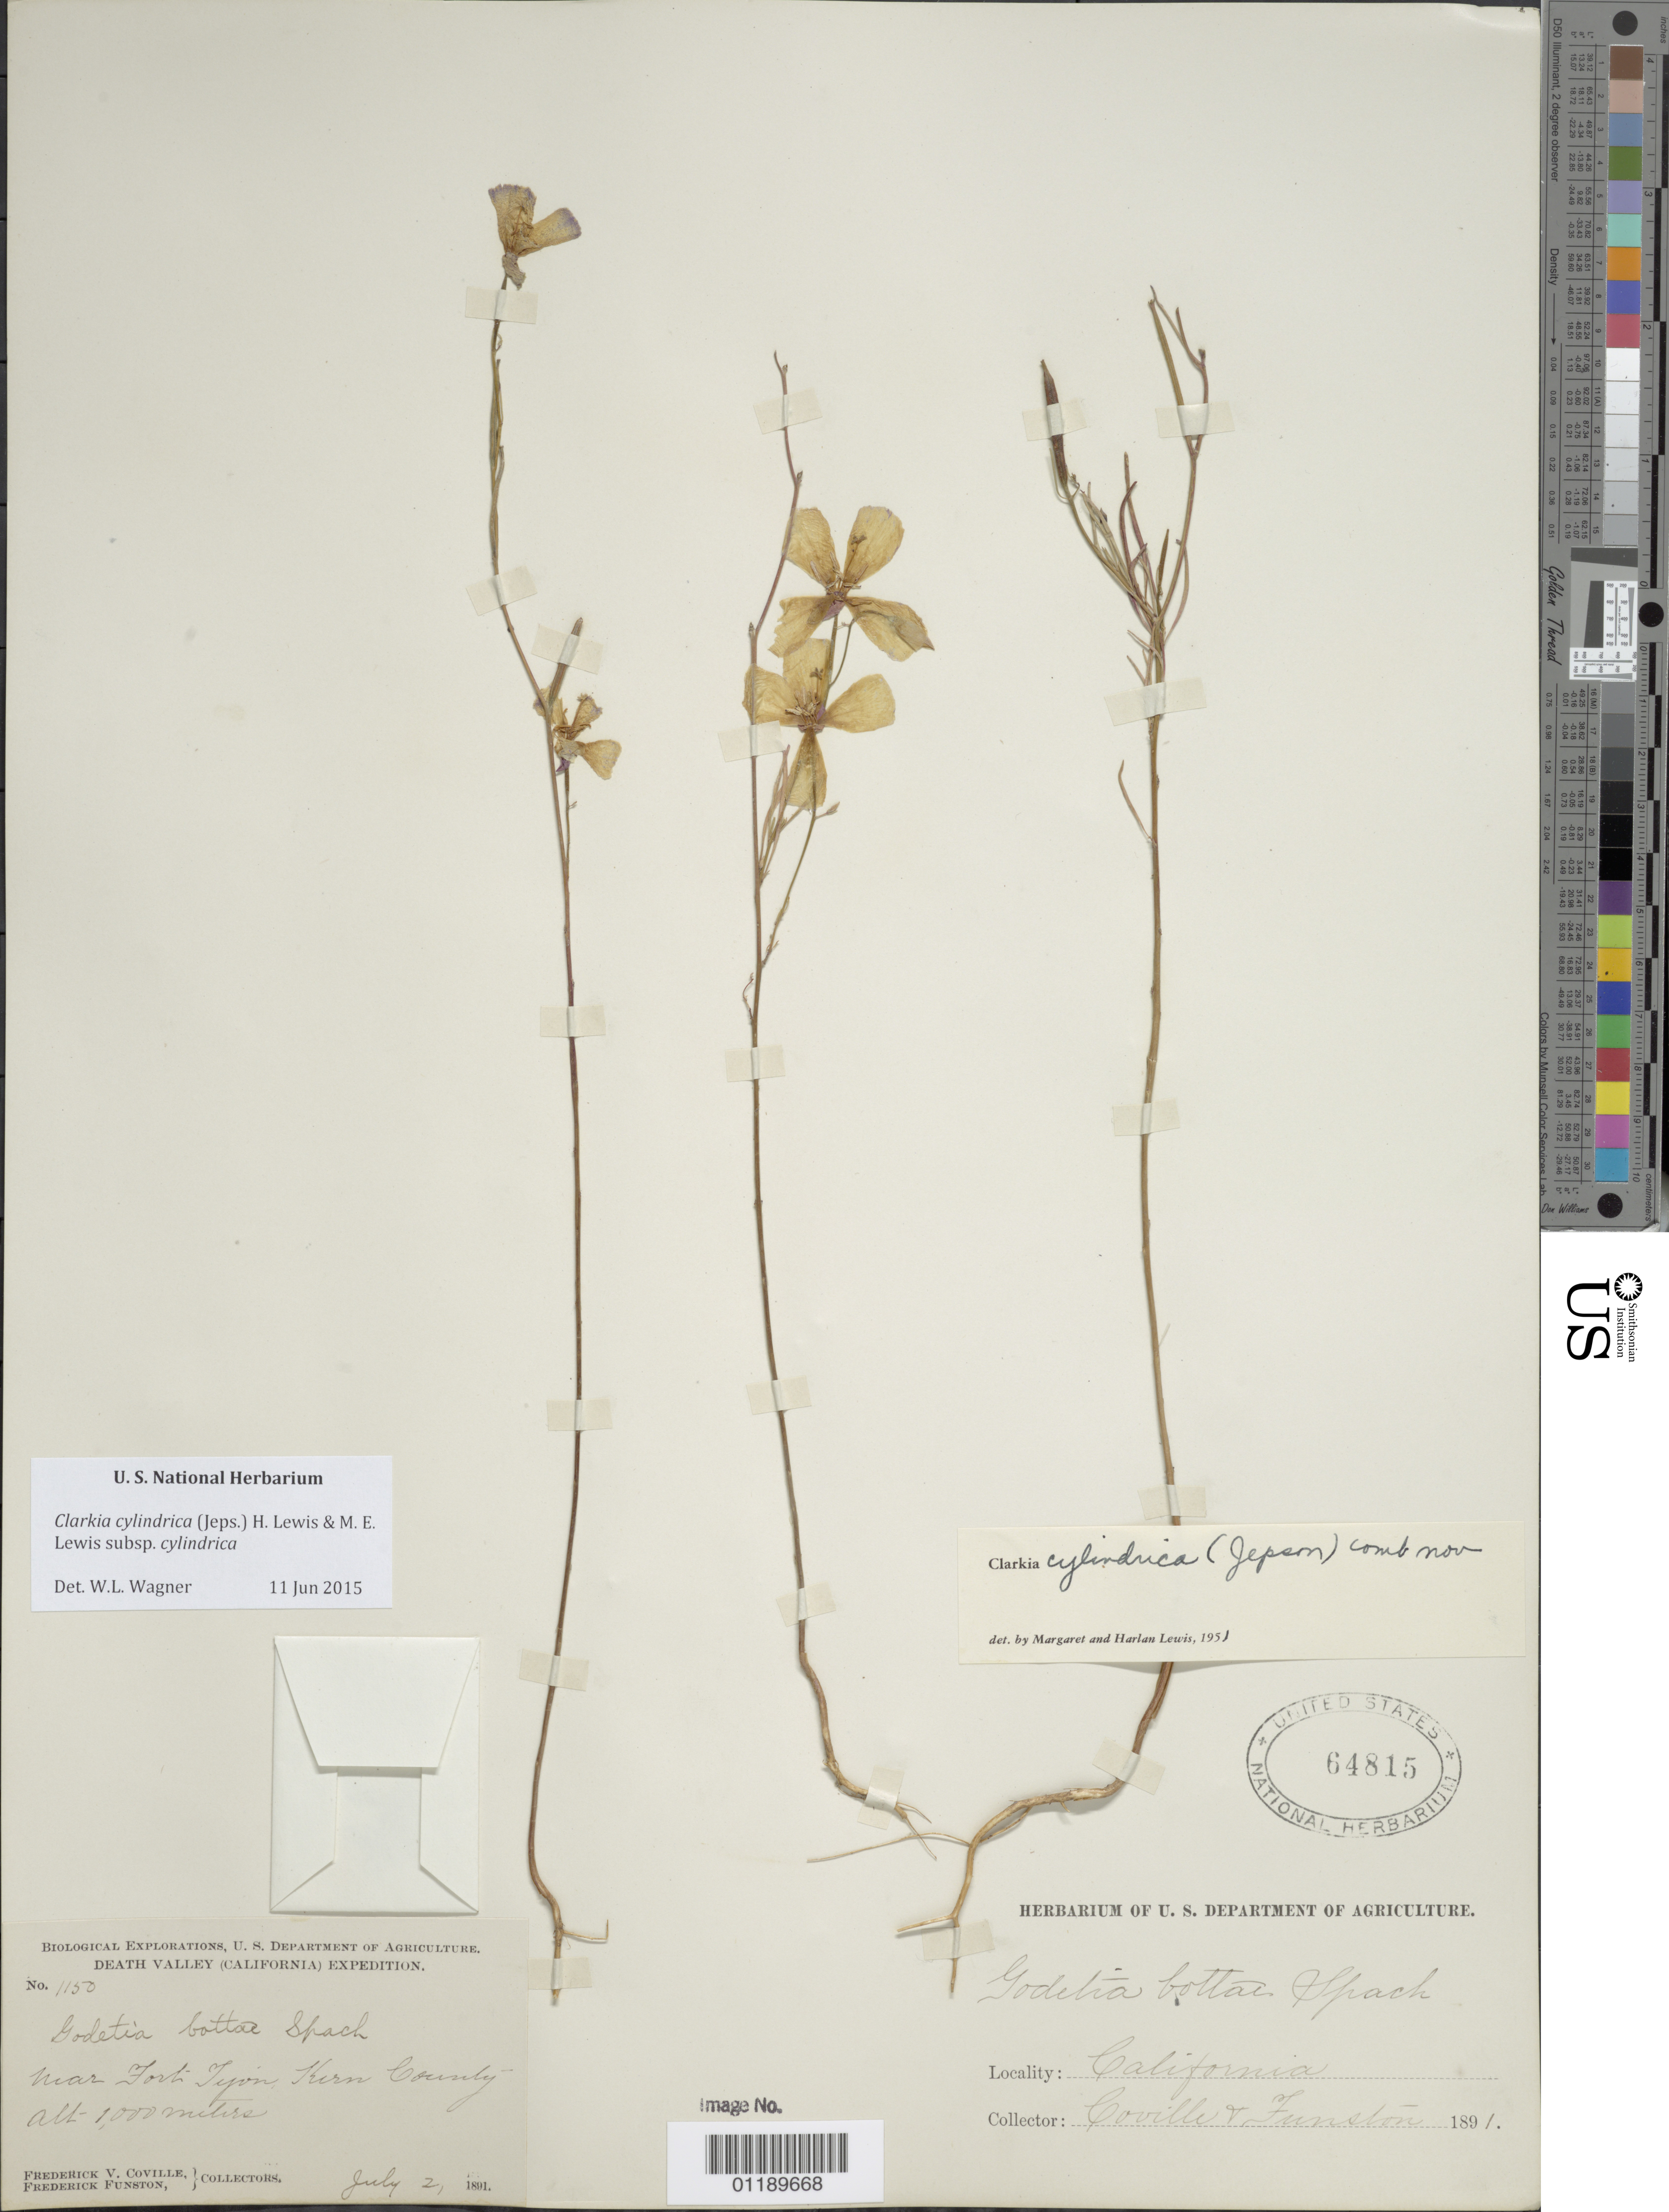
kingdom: Plantae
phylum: Tracheophyta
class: Magnoliopsida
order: Myrtales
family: Onagraceae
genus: Clarkia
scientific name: Clarkia cylindrica subsp. cylindrica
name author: (Jeps.) F. H. Lewis & M.R. Lewis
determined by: Wagner, W. L., (BOT), Smithsonian Institution - National Museum of Natural History (UNITED STATES)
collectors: F. V. Coville & F. Funston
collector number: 1150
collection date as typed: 2 Jul 1891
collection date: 1891-07-02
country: United States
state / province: California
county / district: Kern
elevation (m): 1000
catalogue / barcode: US 64815